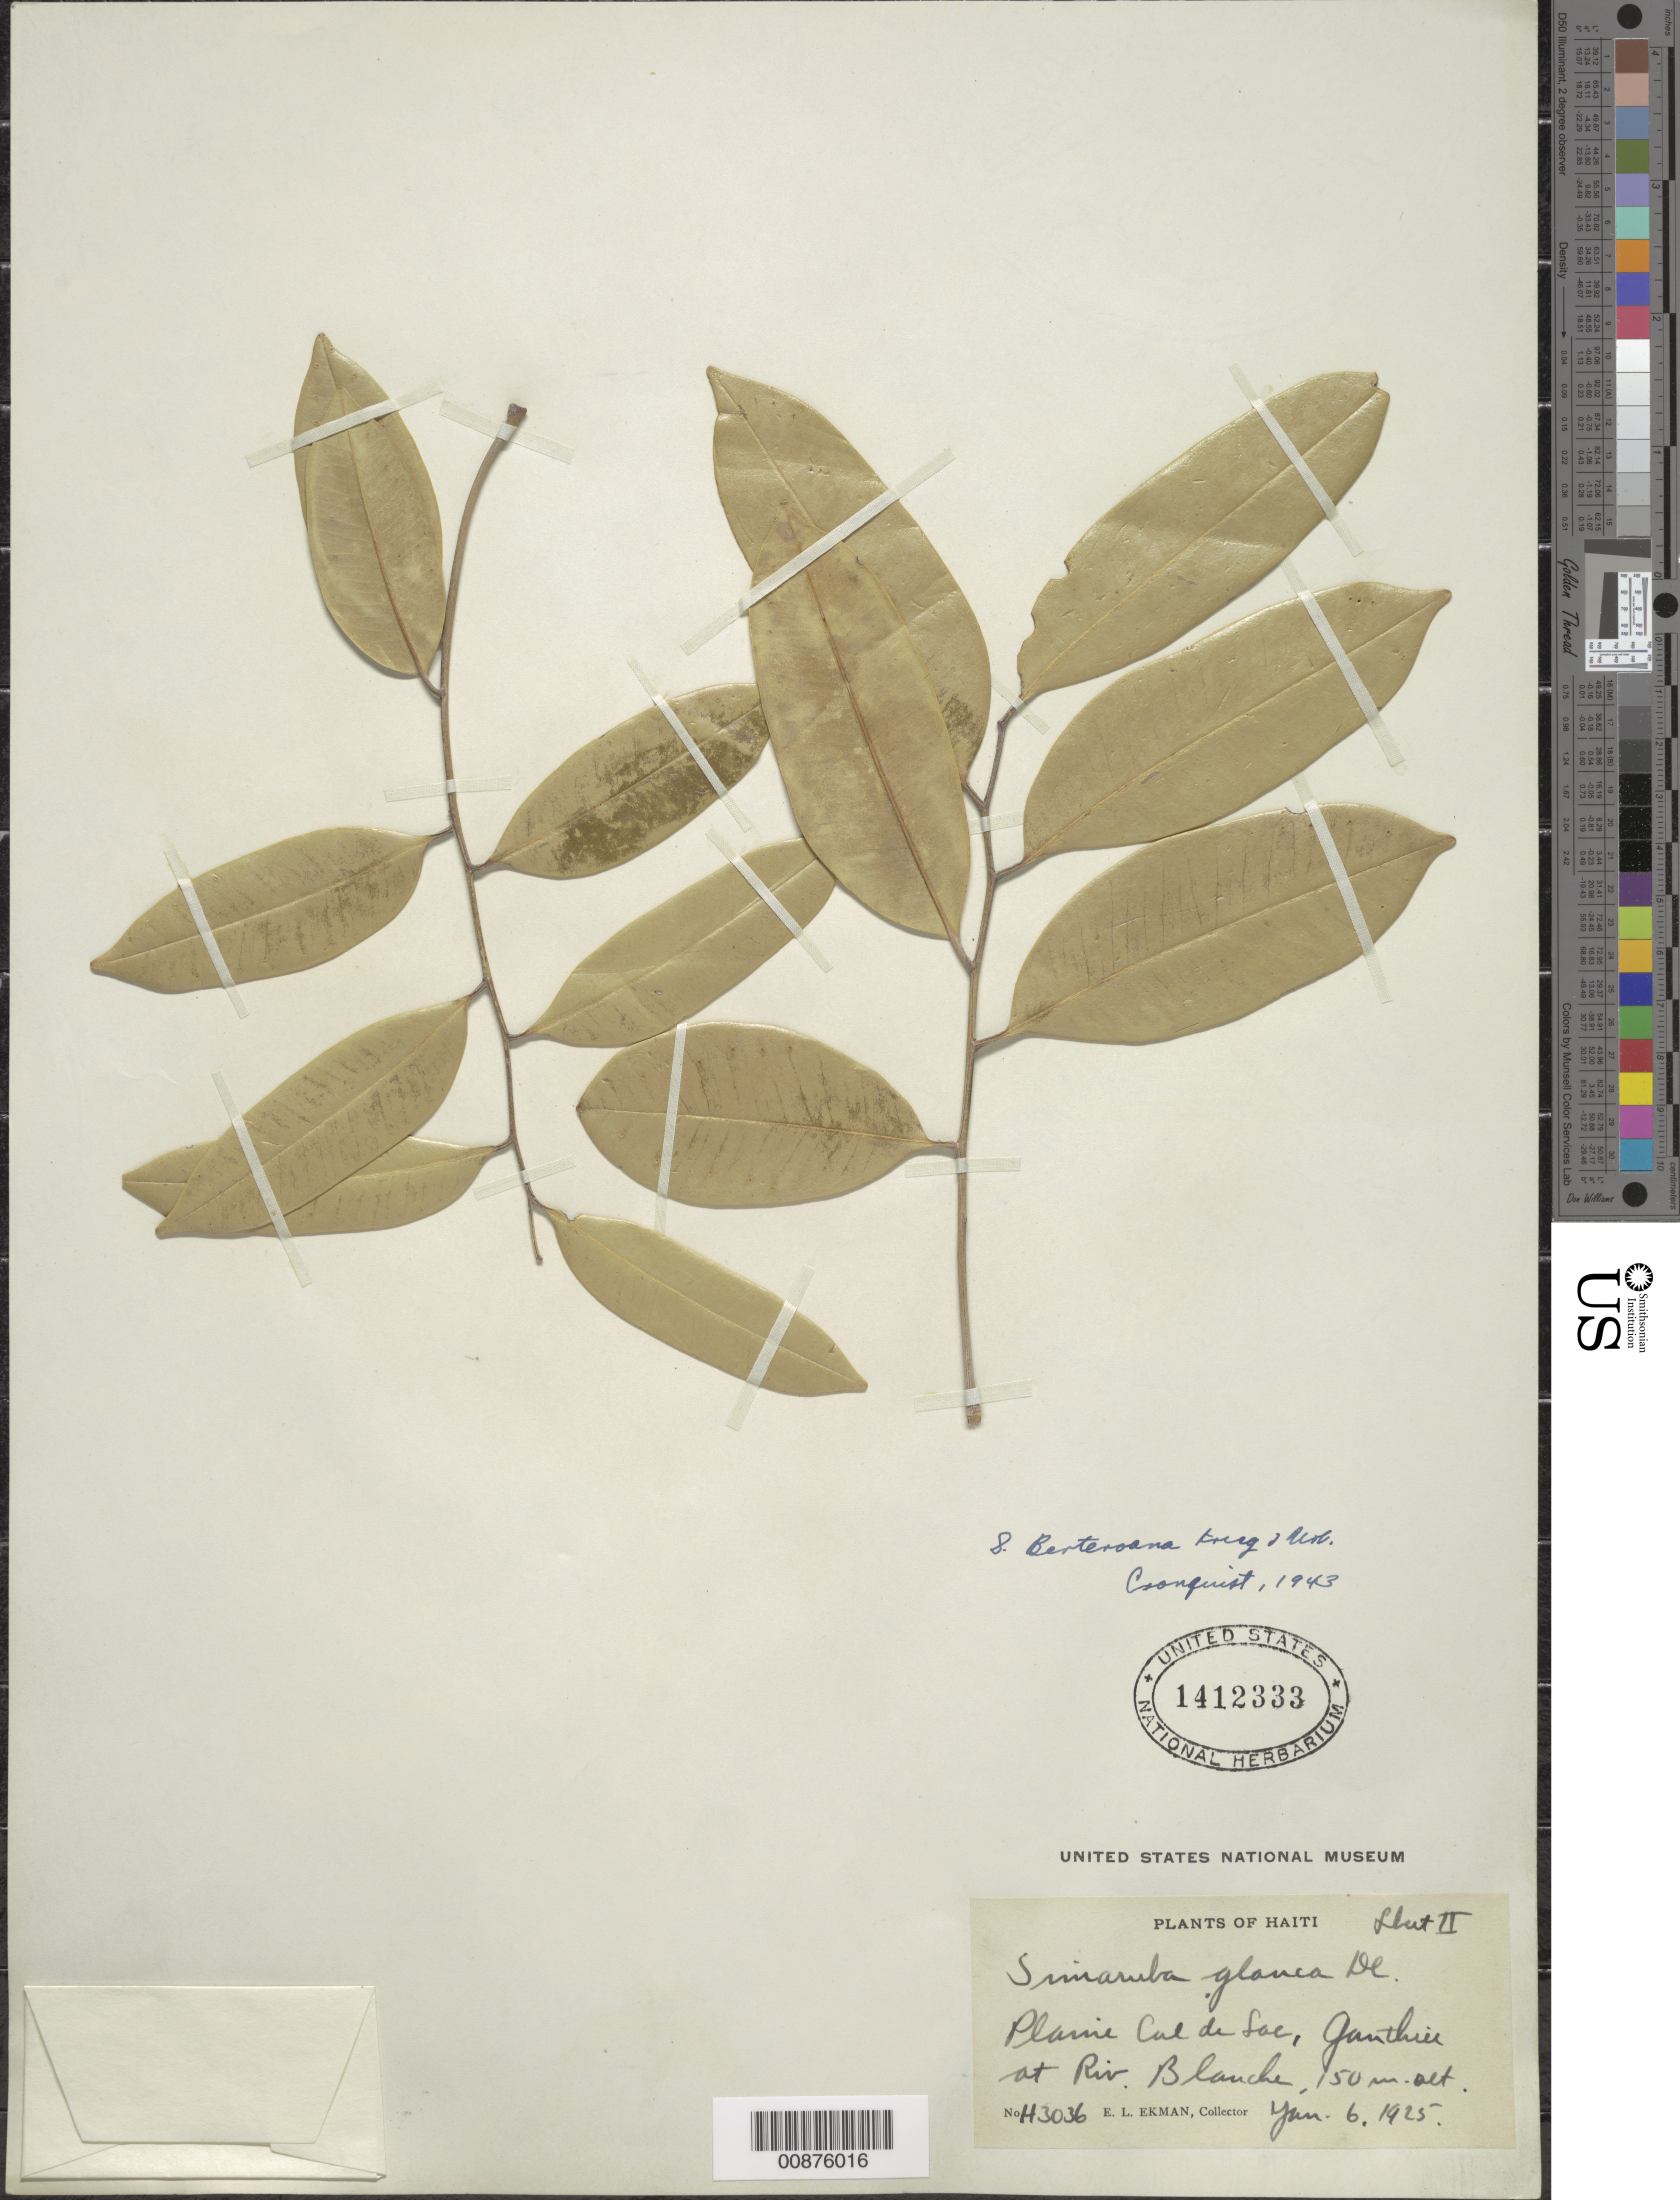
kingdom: Plantae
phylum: Tracheophyta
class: Magnoliopsida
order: Sapindales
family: Simaroubaceae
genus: Simarouba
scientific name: Simarouba berteroana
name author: Krug & Urb.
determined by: Cronquist, A. J.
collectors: E. L. Ekman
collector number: H 3036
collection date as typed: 06 Jan 1925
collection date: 1925-01-06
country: Haiti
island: Hispaniola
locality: Plaine Cul de Sac, Ganthier, at Rivière Blanche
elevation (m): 150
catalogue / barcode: US 1412333